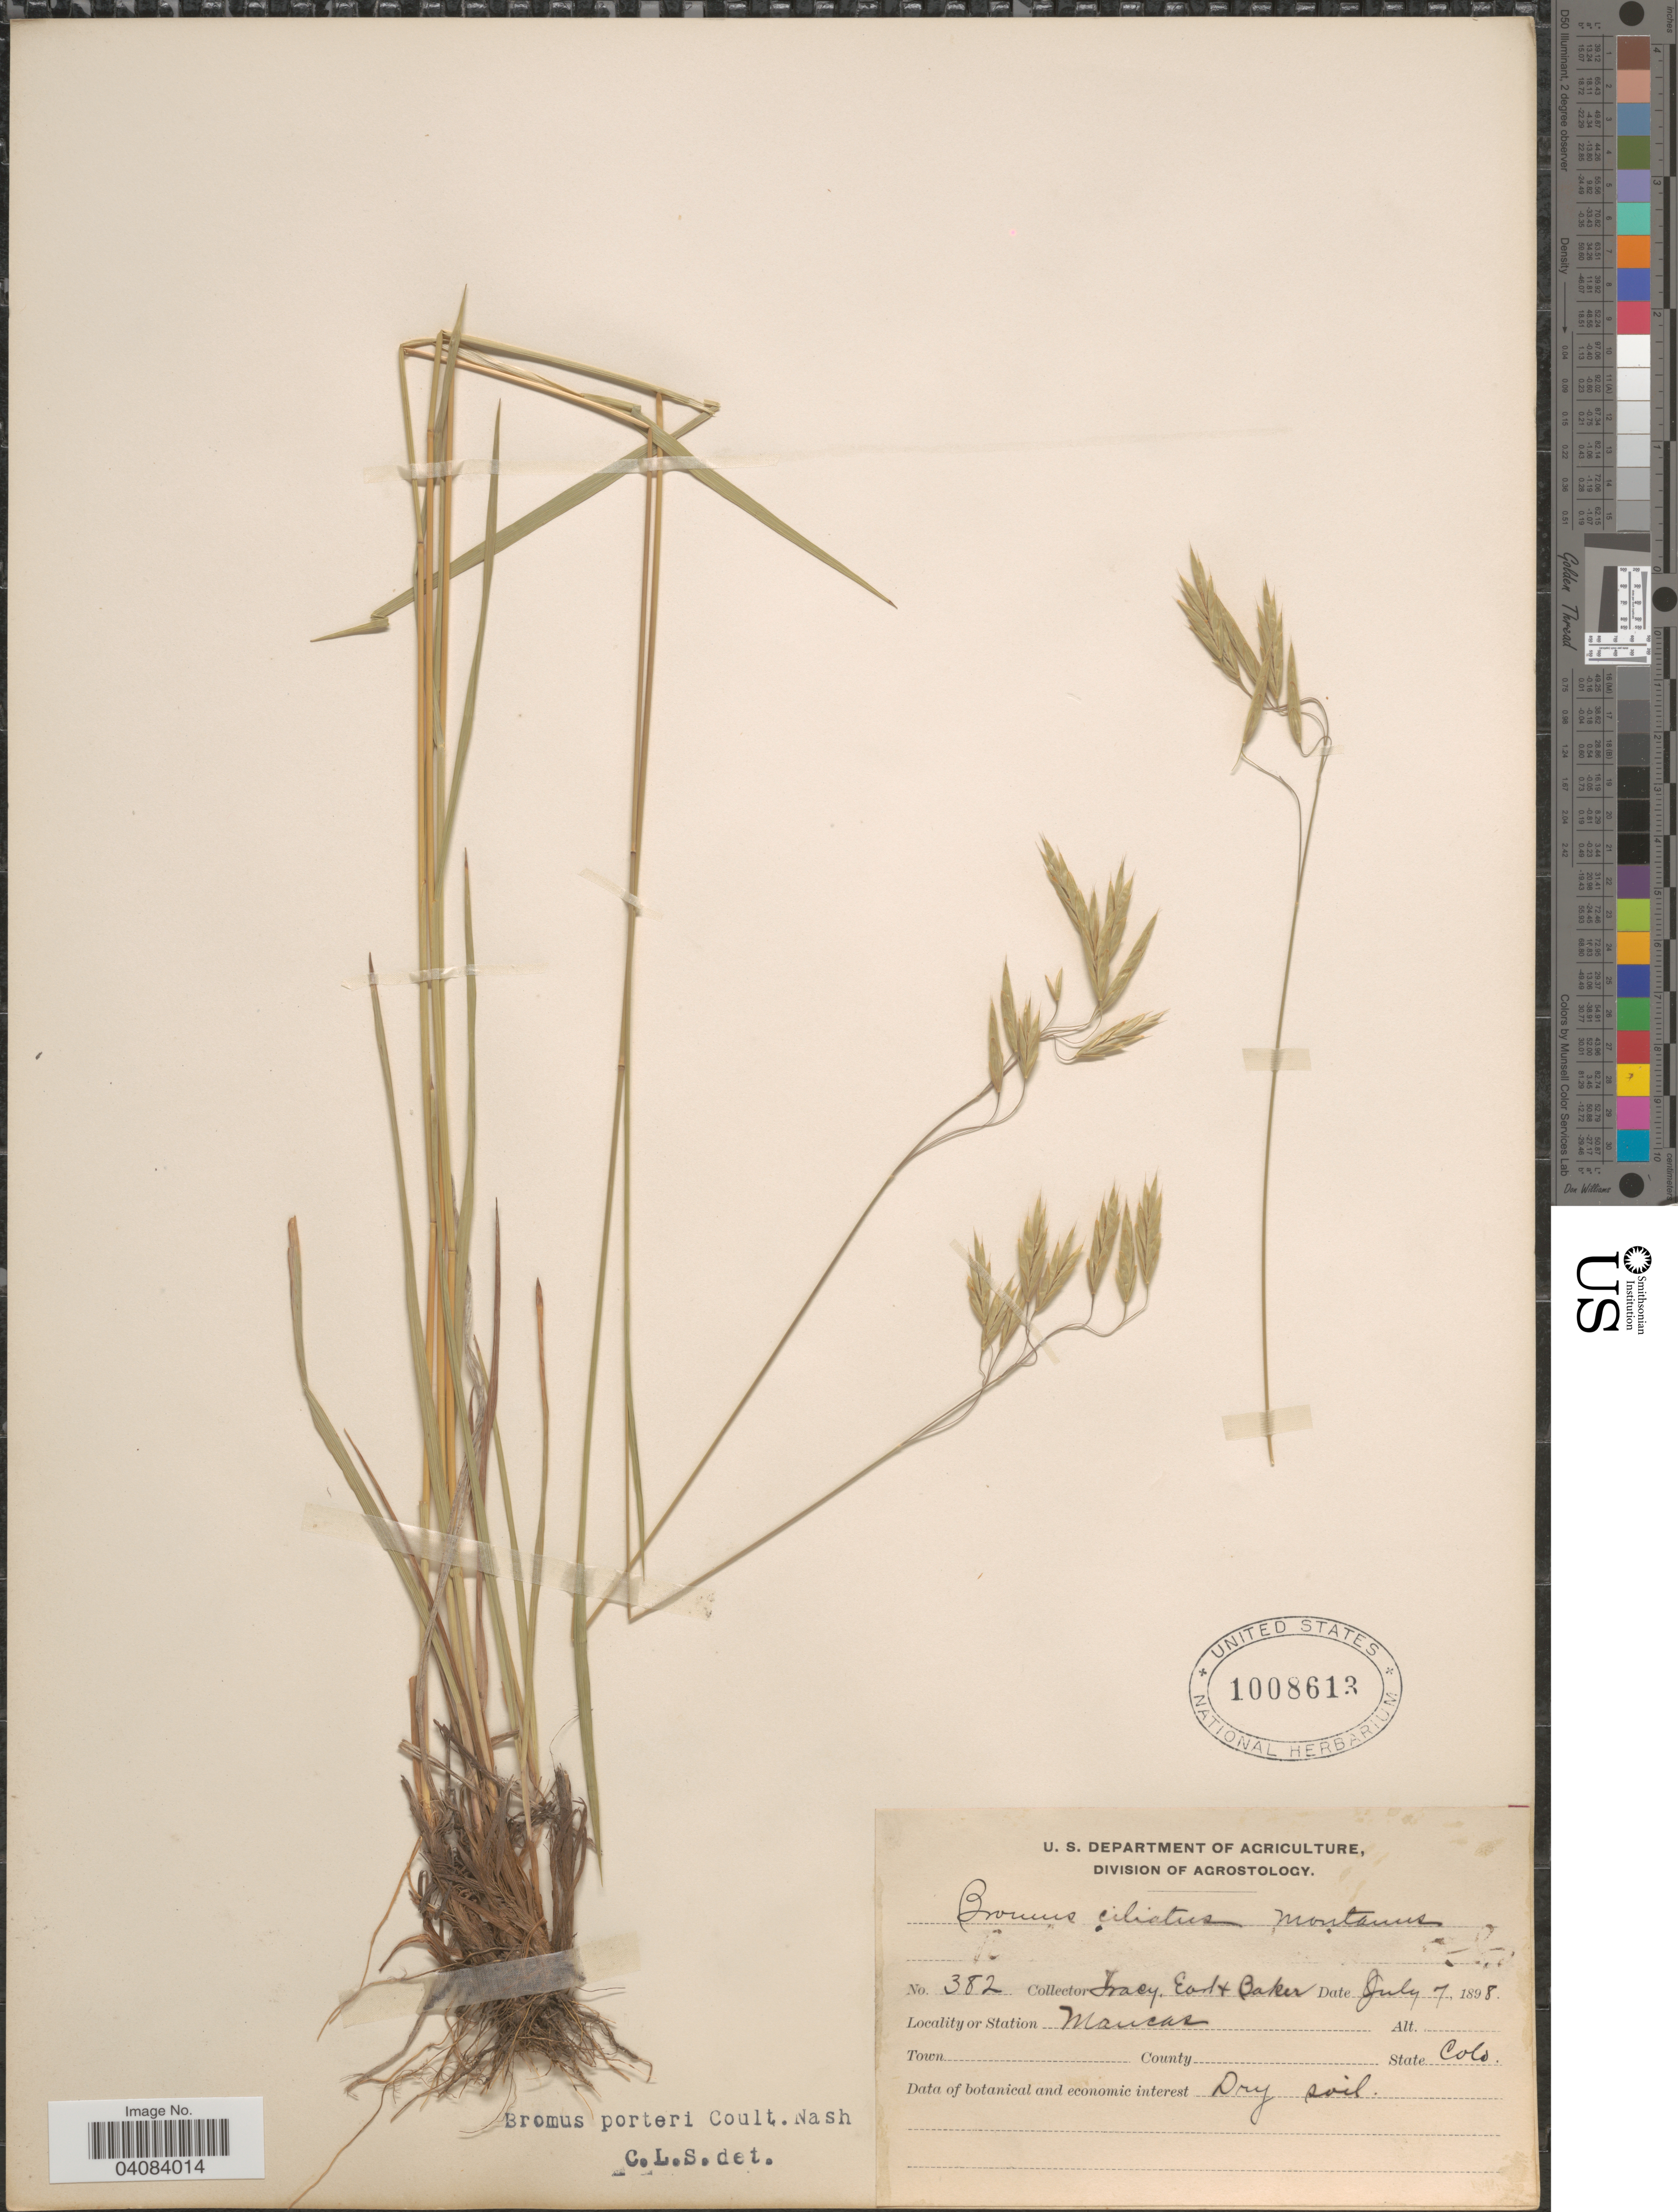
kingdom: Plantae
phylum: Tracheophyta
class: Liliopsida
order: Poales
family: Poaceae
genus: Bromus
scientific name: Bromus porteri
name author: (J.M. Coult.) Nash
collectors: -. Tracy, -. Earl & Baker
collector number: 382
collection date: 1898-07-07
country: United States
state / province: Colorado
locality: Mancas.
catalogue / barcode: US 1008613